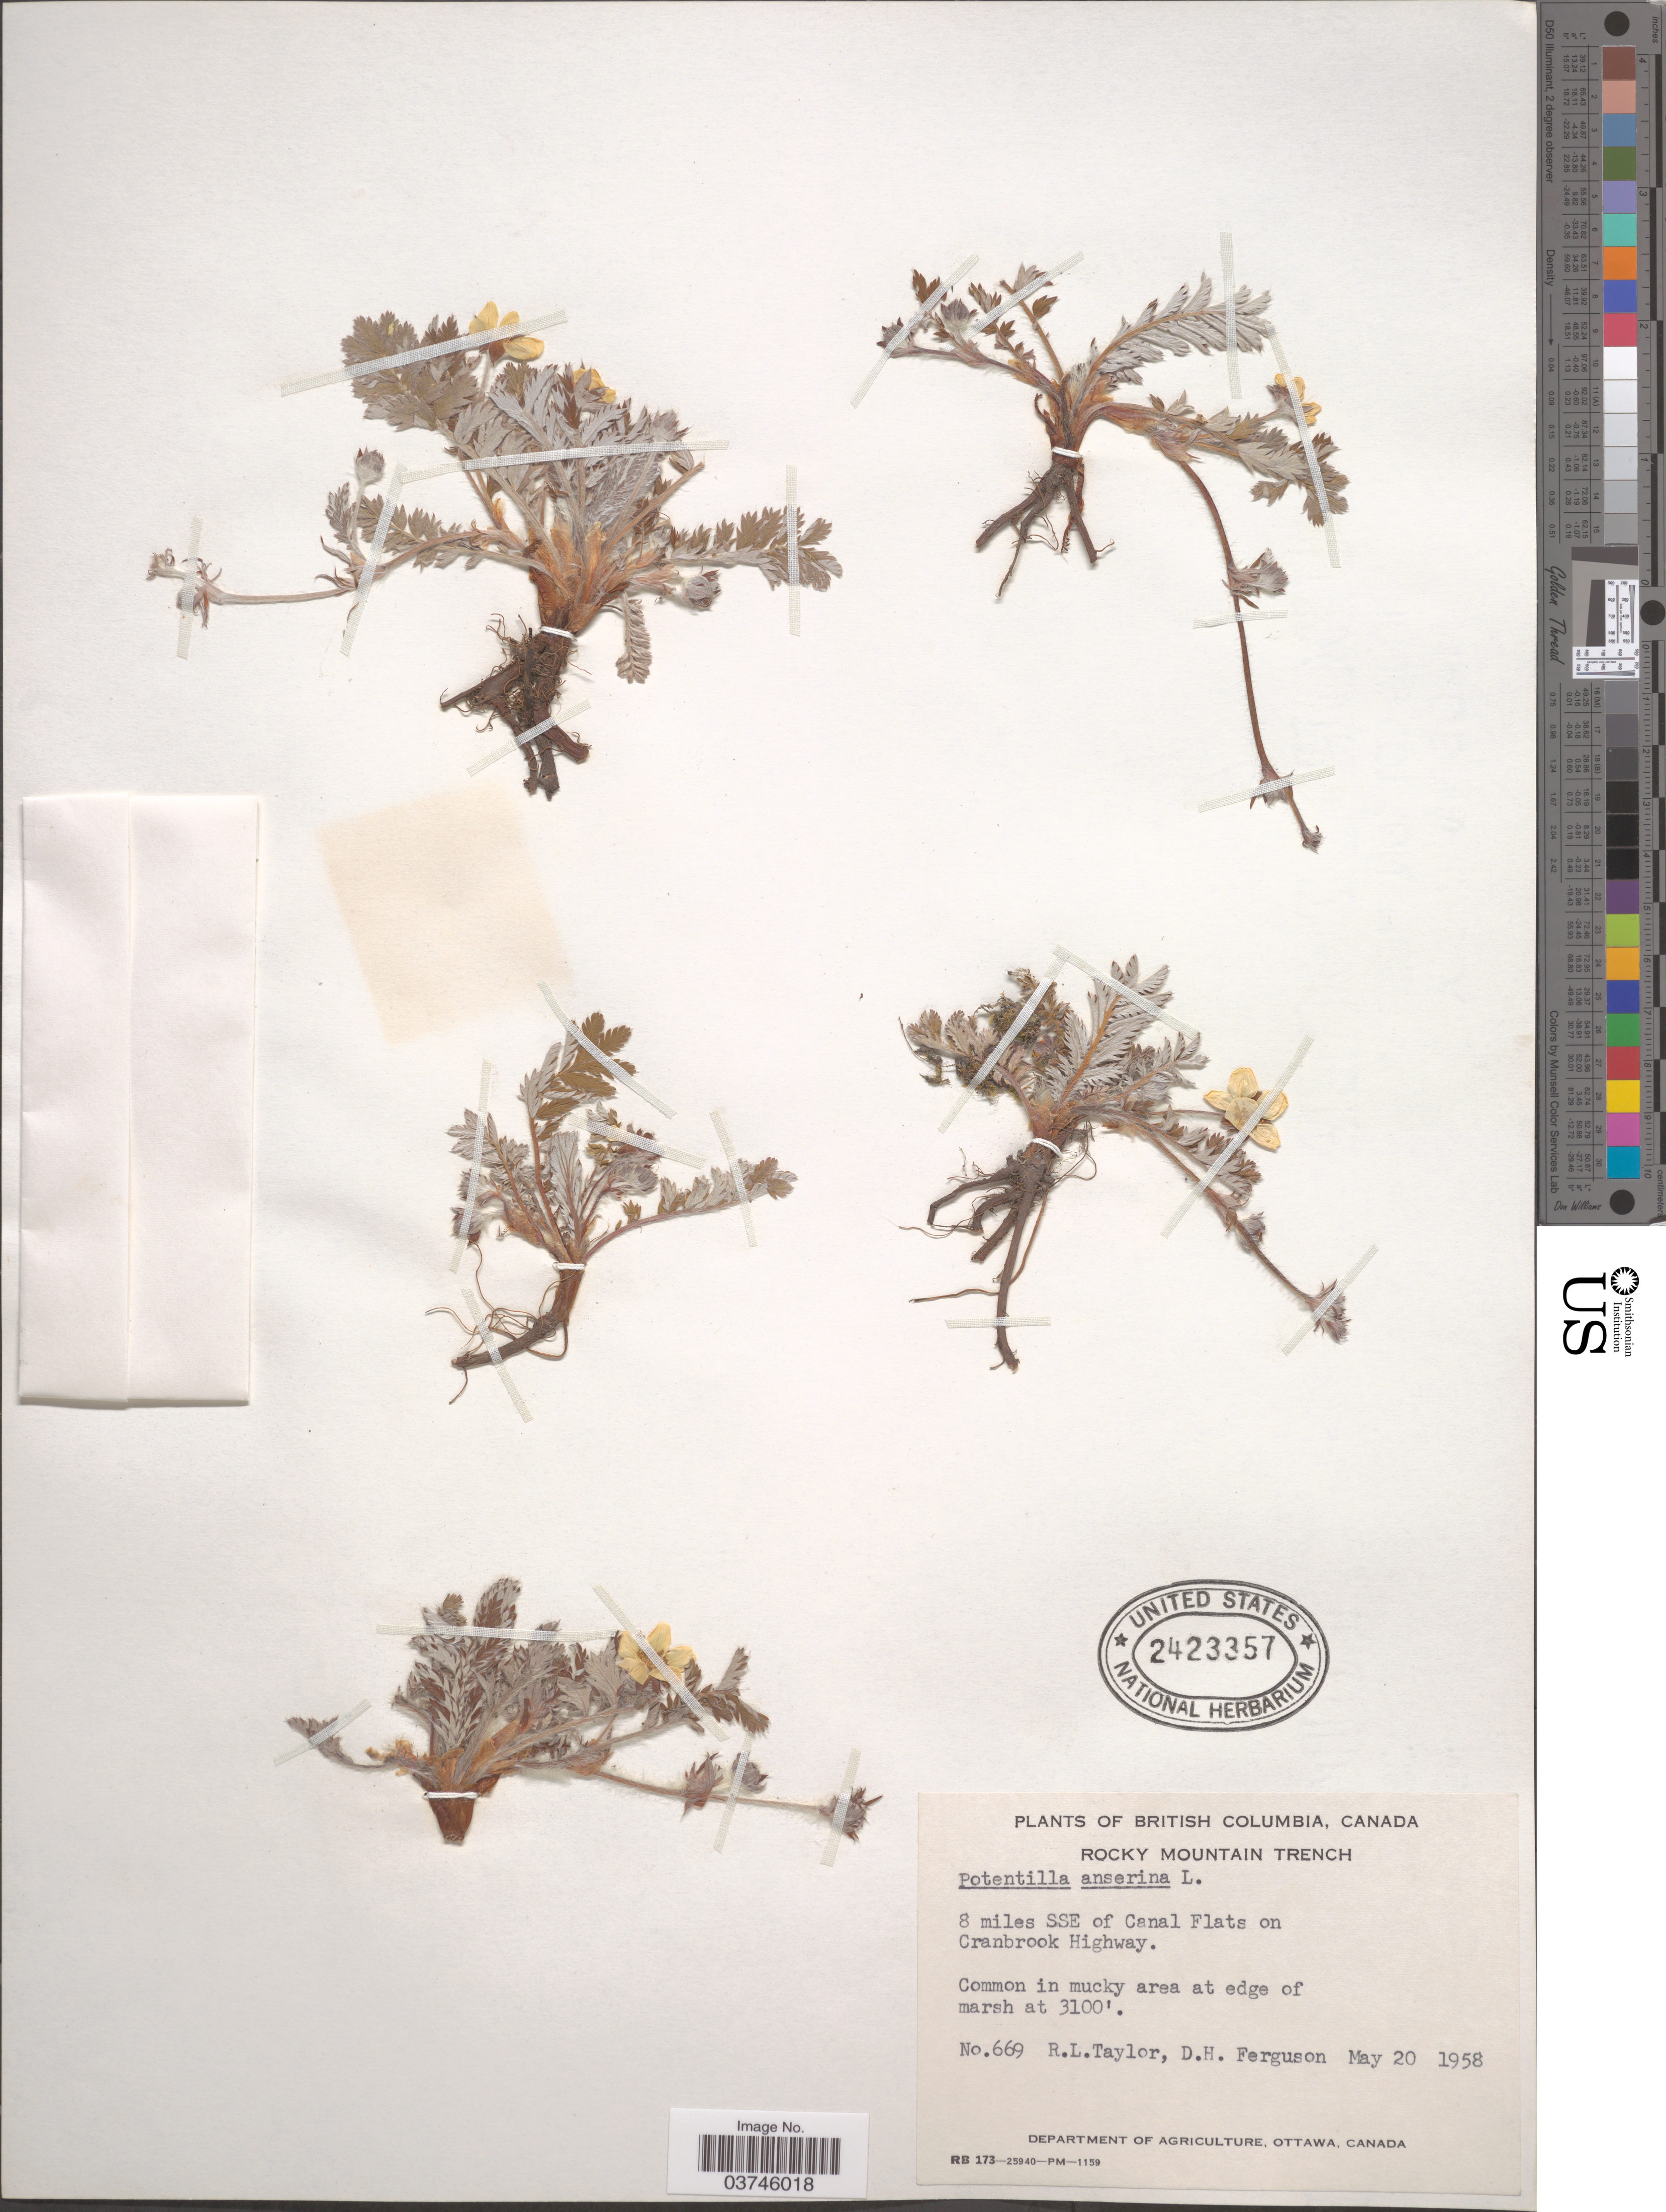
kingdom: Plantae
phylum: Tracheophyta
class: Magnoliopsida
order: Rosales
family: Rosaceae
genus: Argentina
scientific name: Argentina anserina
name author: (L.) Rydb.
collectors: R. Taylor & D. Ferguson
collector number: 669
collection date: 1958-05-20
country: Canada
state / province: British Columbia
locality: Rocky Mountain Trench. 8 miles SSE of Canal Flats on Cranbrook Highway.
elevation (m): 945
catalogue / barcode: US 2423357